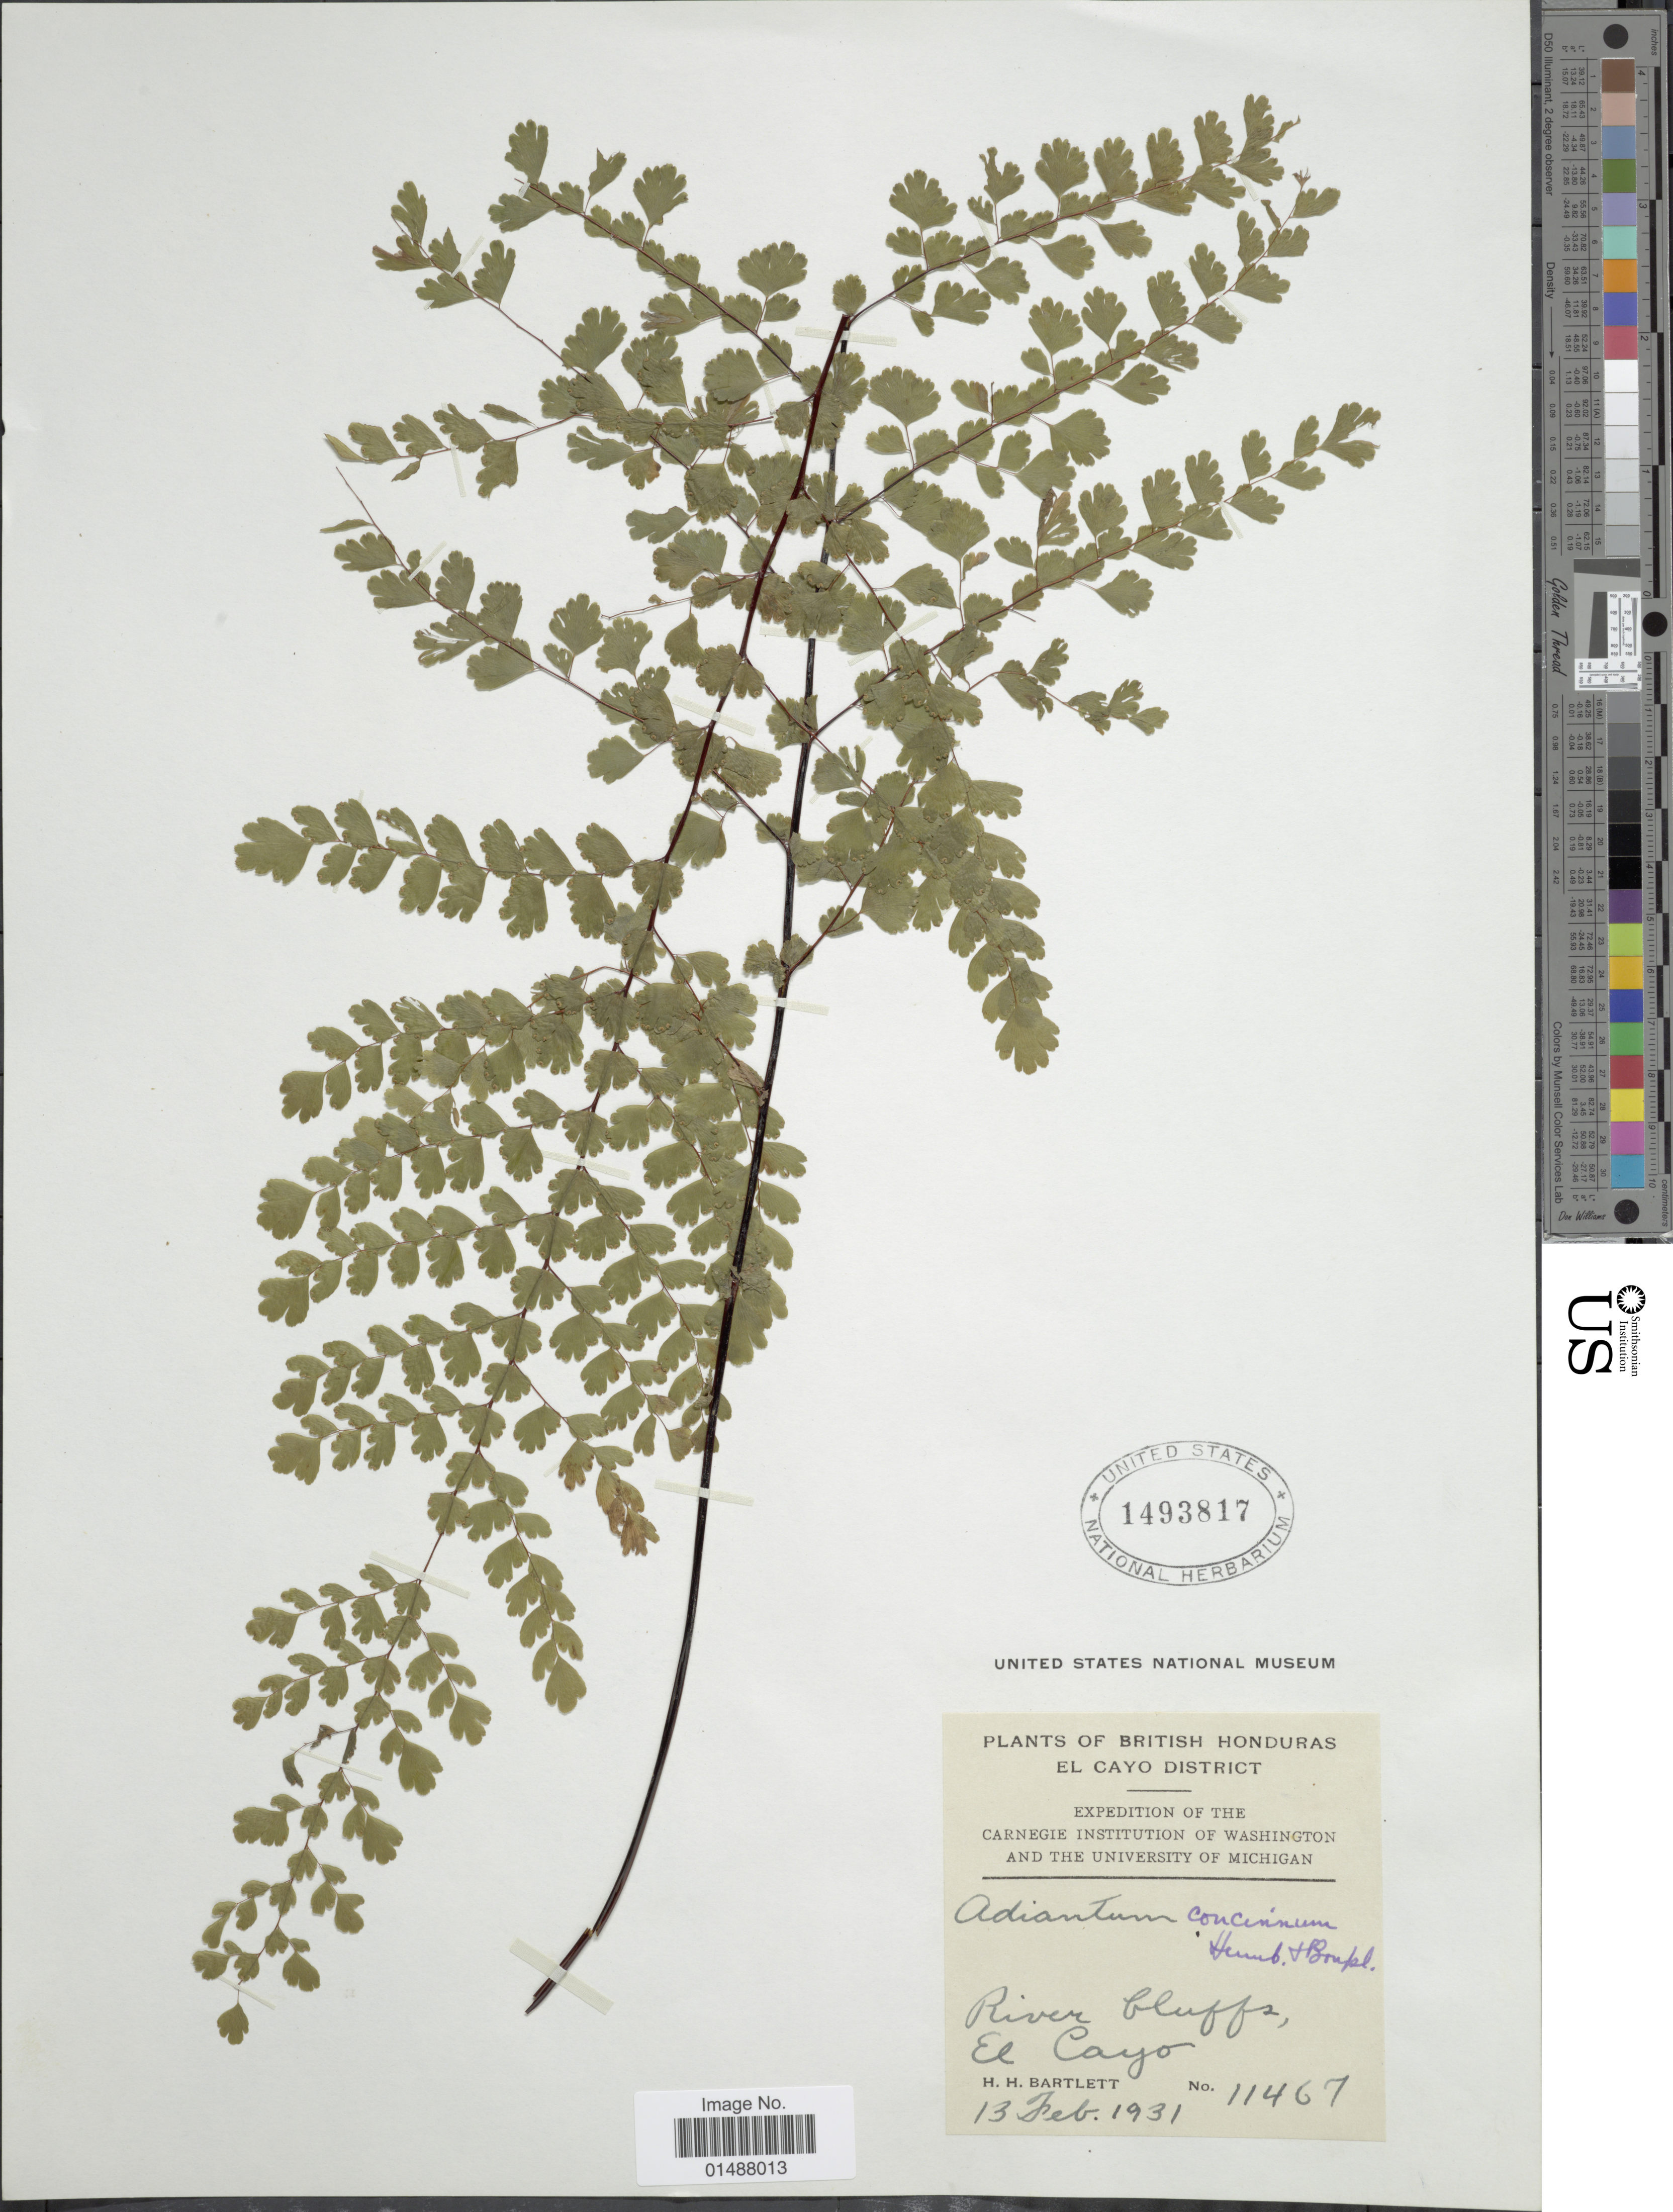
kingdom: Plantae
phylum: Tracheophyta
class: Polypodiopsida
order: Polypodiales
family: Pteridaceae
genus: Adiantum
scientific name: Adiantum concinnum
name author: Humb. & Bonpl. ex Willd.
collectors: H. H. Bartlett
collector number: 11467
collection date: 1931-02-13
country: Belize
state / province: Cayo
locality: River bluffs, El Cayo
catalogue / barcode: US 1493817